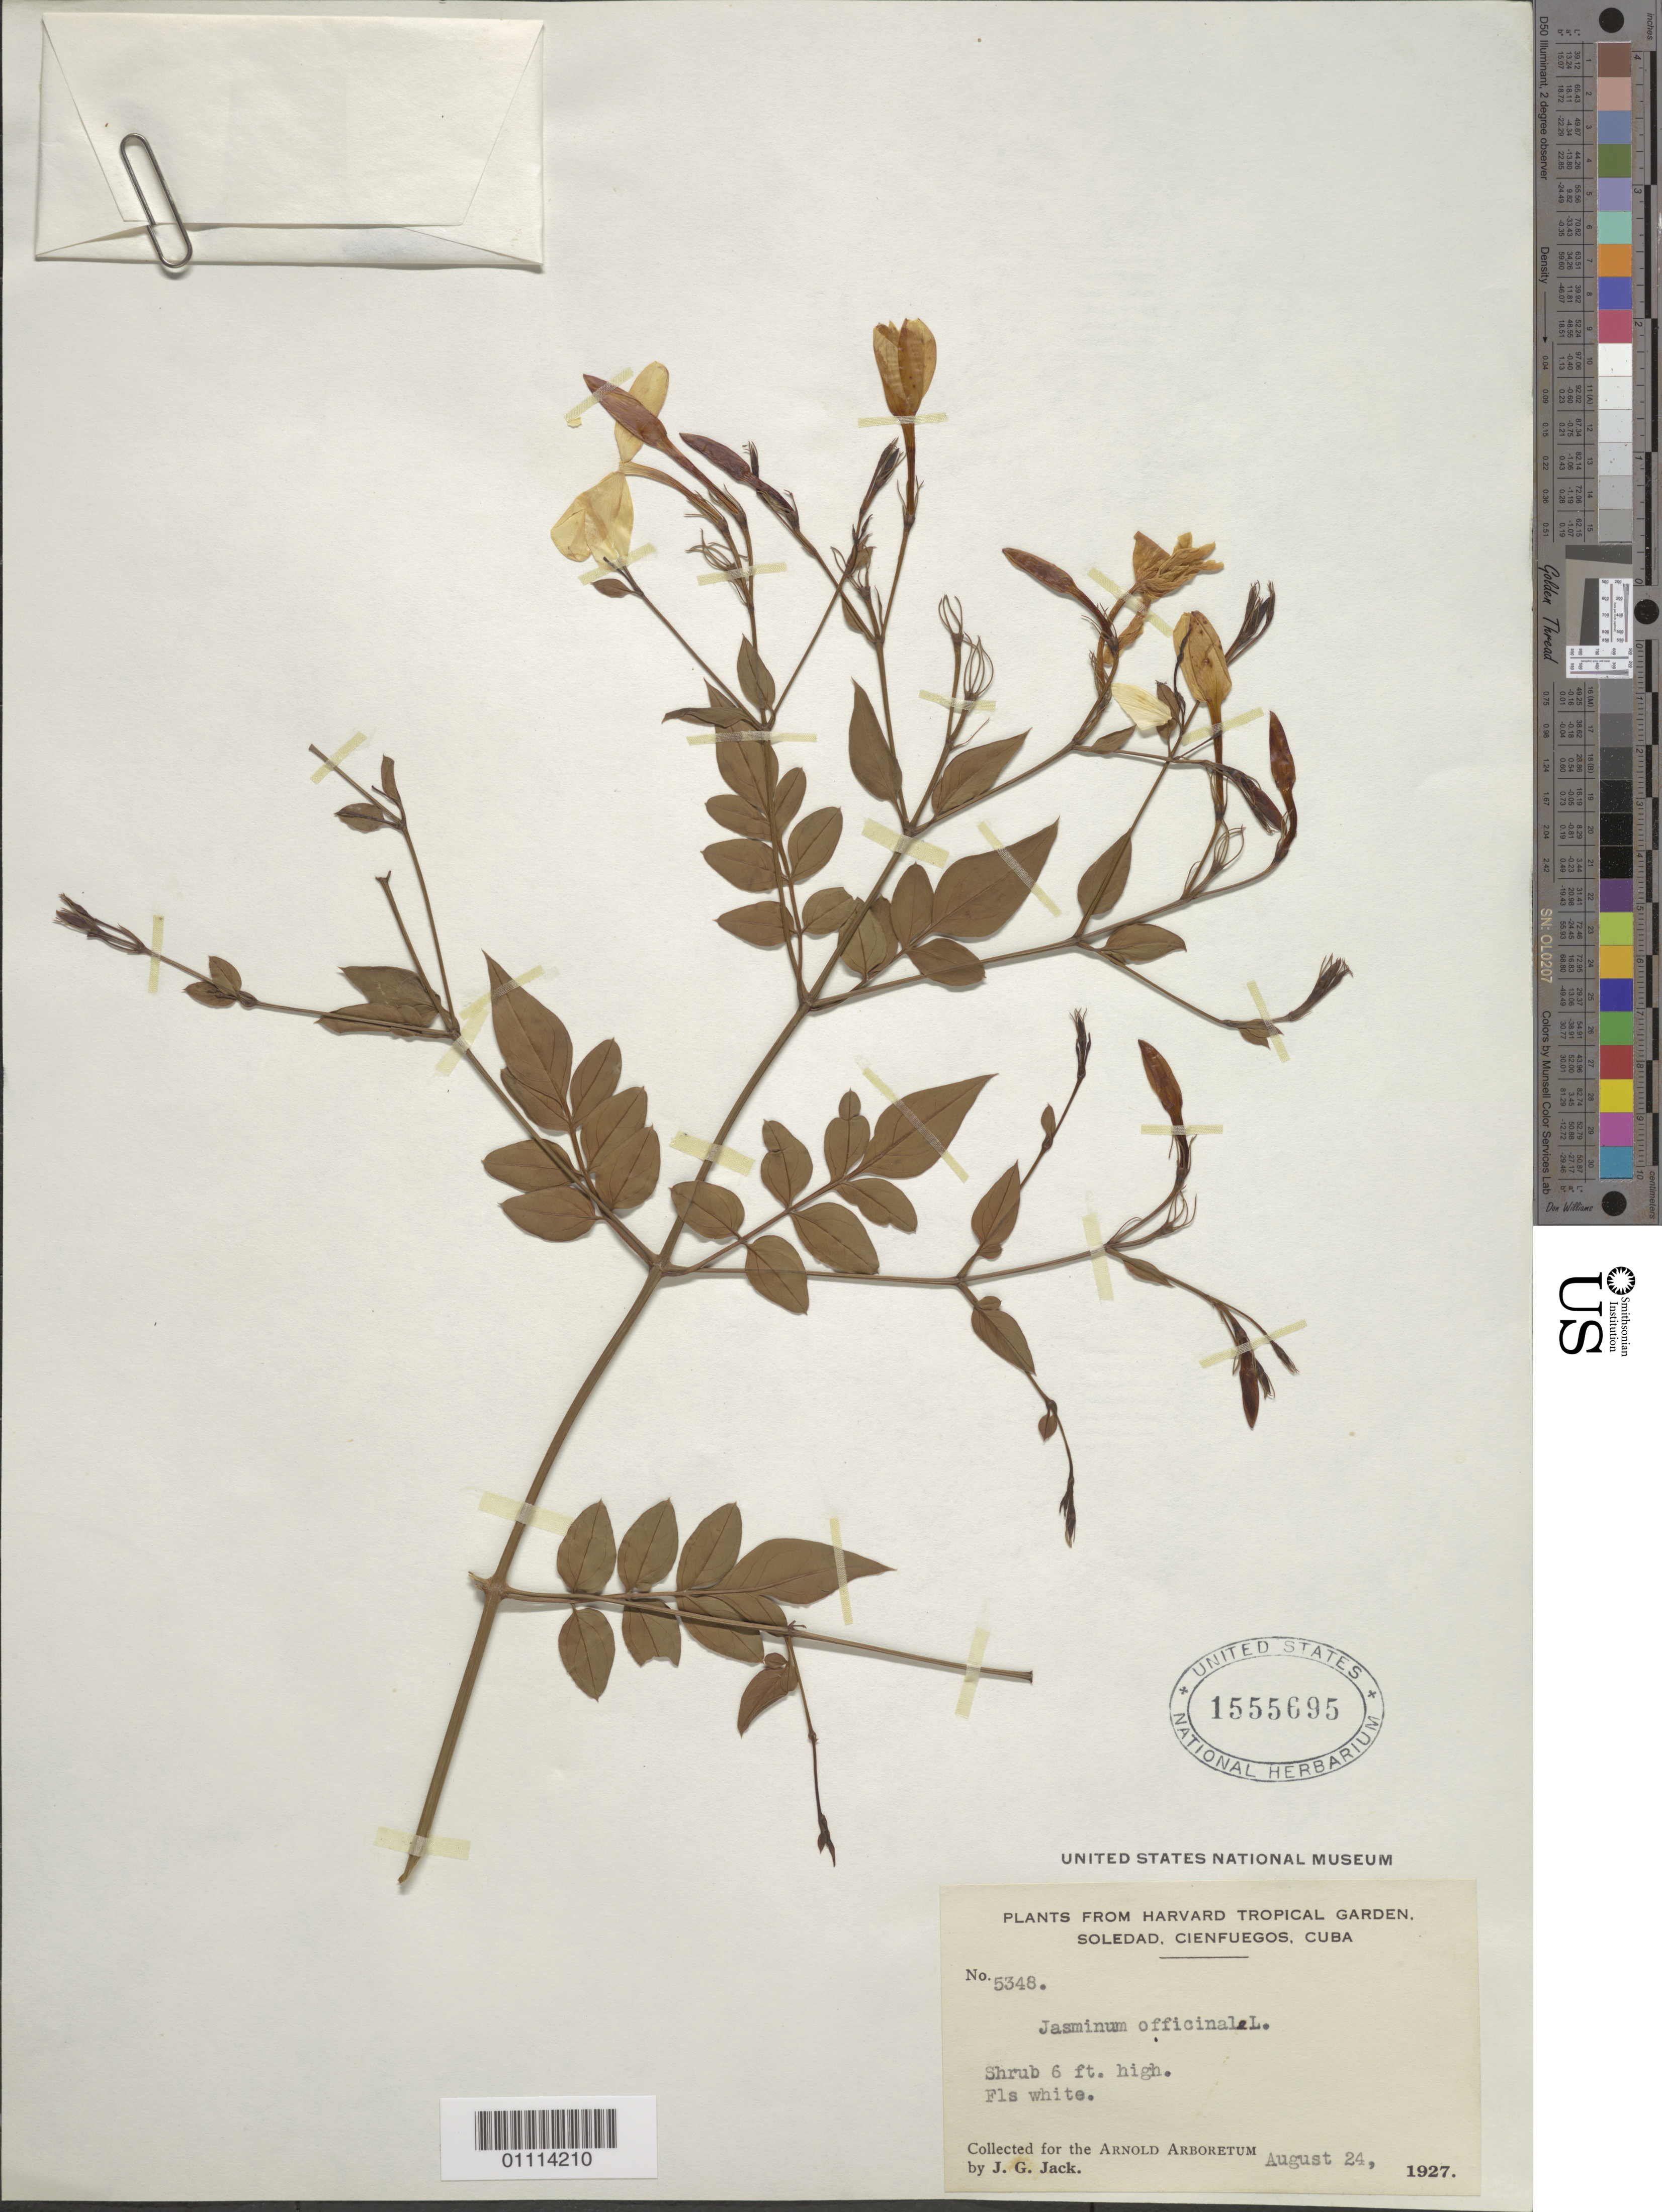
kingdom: Plantae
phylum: Tracheophyta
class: Magnoliopsida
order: Lamiales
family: Oleaceae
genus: Jasminum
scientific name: Jasminum grandiflorum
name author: L.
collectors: J. G. Jack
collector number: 5348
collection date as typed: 24 Aug 1927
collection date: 1927-08-24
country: Cuba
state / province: Cienfuegos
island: Cuba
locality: Soledad, Cienfuegos, Cuba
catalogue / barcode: US 1555695